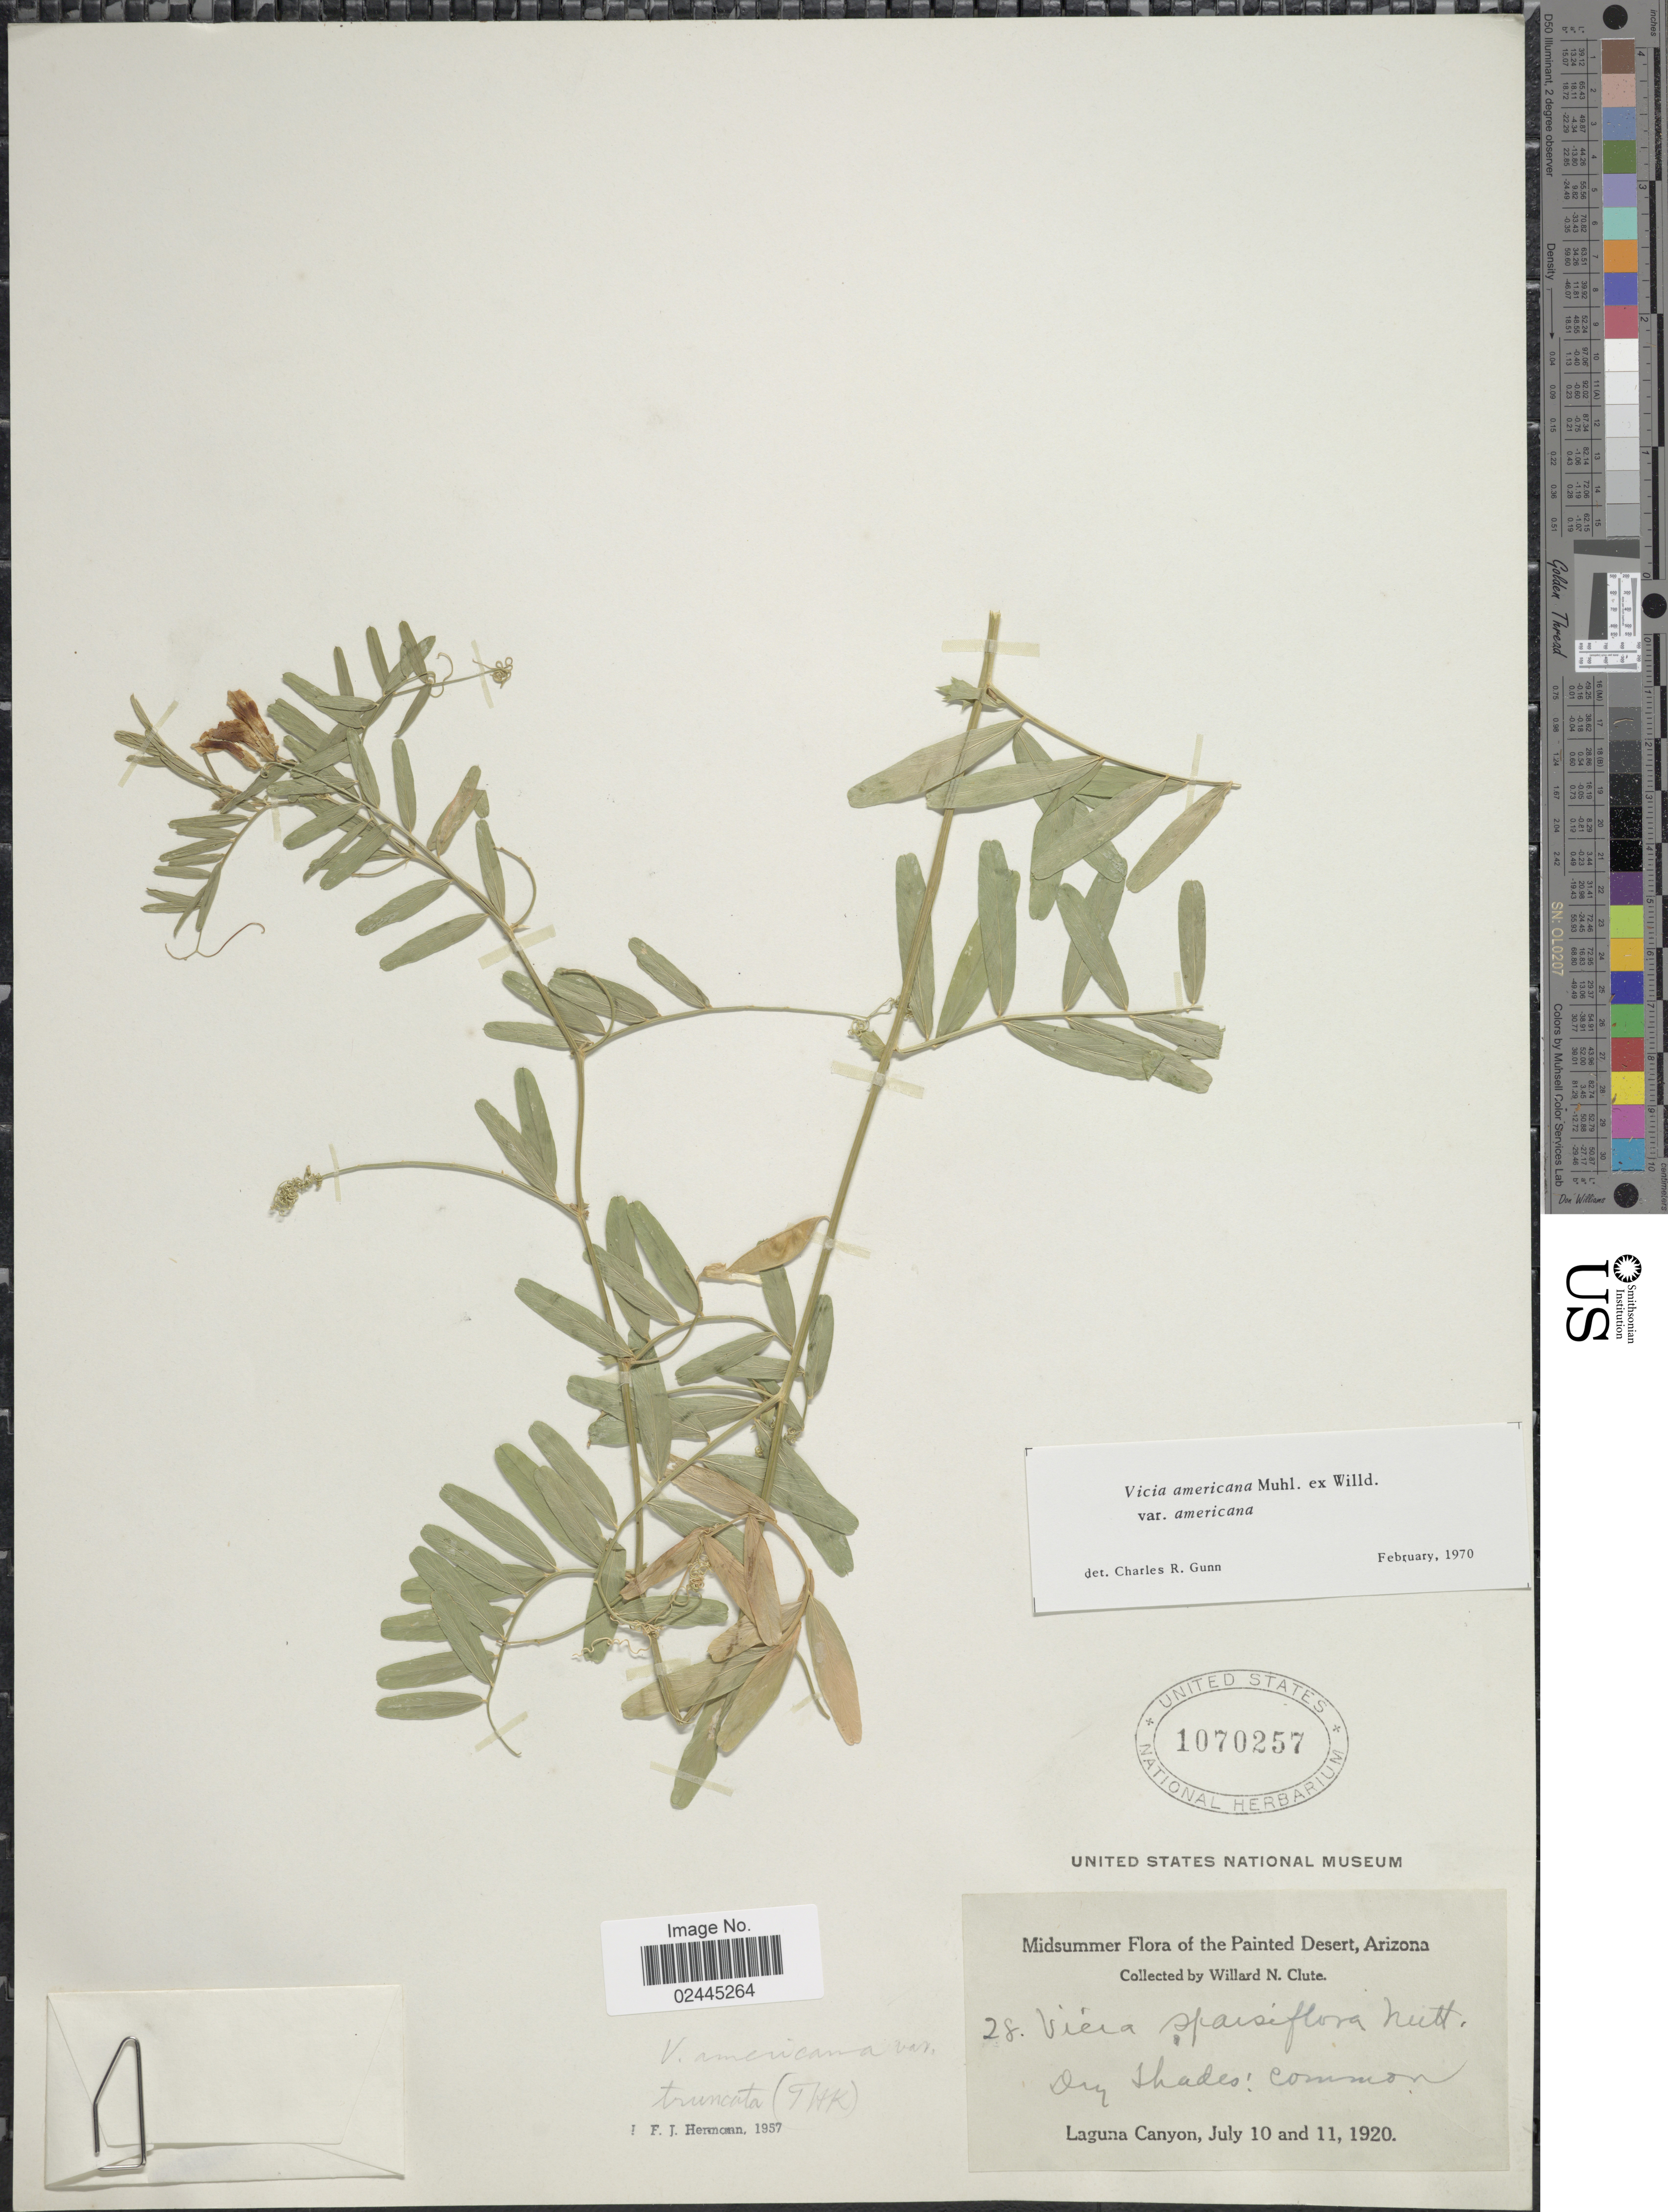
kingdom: Plantae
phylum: Tracheophyta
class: Magnoliopsida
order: Fabales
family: Fabaceae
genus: Vicia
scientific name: Vicia americana var. americana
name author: Muhl. ex Willd.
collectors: W. N. Clute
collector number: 28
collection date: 1920-07-10/1920-07-11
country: United States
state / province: Arizona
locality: Painted Desert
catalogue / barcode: US 1070257